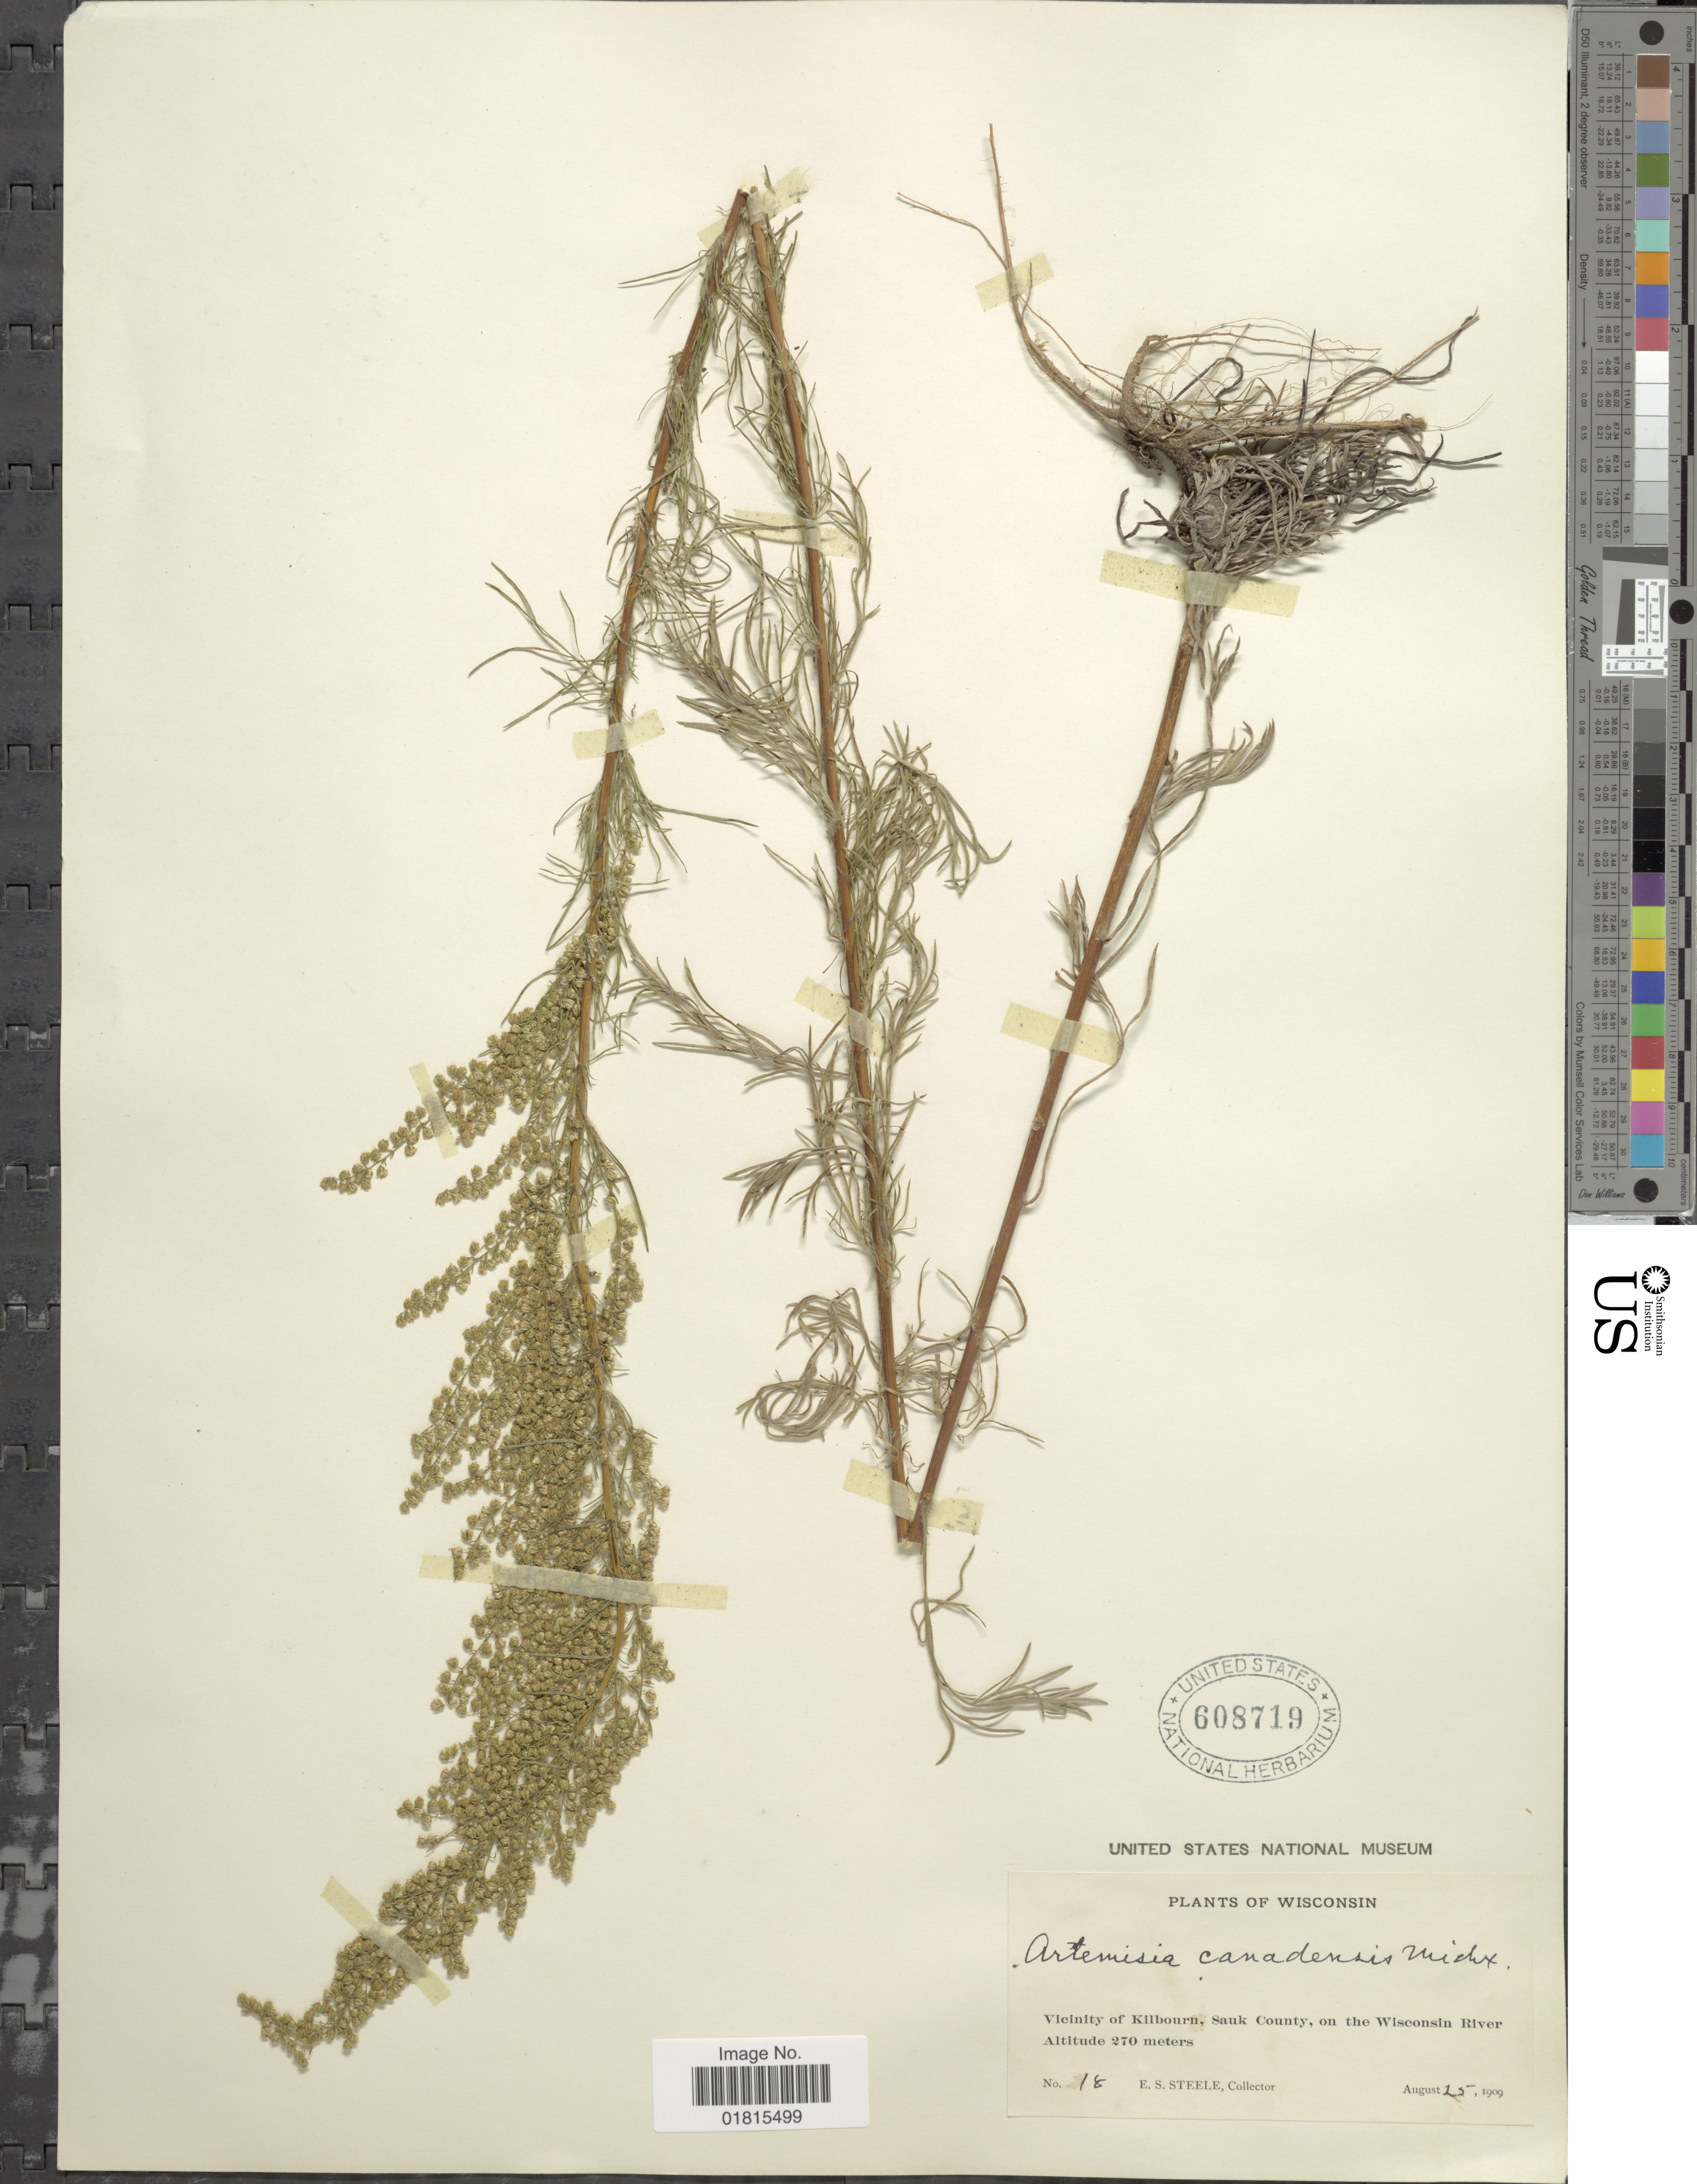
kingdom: Plantae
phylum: Tracheophyta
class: Magnoliopsida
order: Asterales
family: Asteraceae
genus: Artemisia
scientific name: Artemisia forwoodii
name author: S. Watson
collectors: E. Steele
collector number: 18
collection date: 1909-08-25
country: United States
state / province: Wisconsin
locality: Vicinityo of Kilbourn, Sauk County, on the Wisconsin River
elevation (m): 270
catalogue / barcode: US 608719